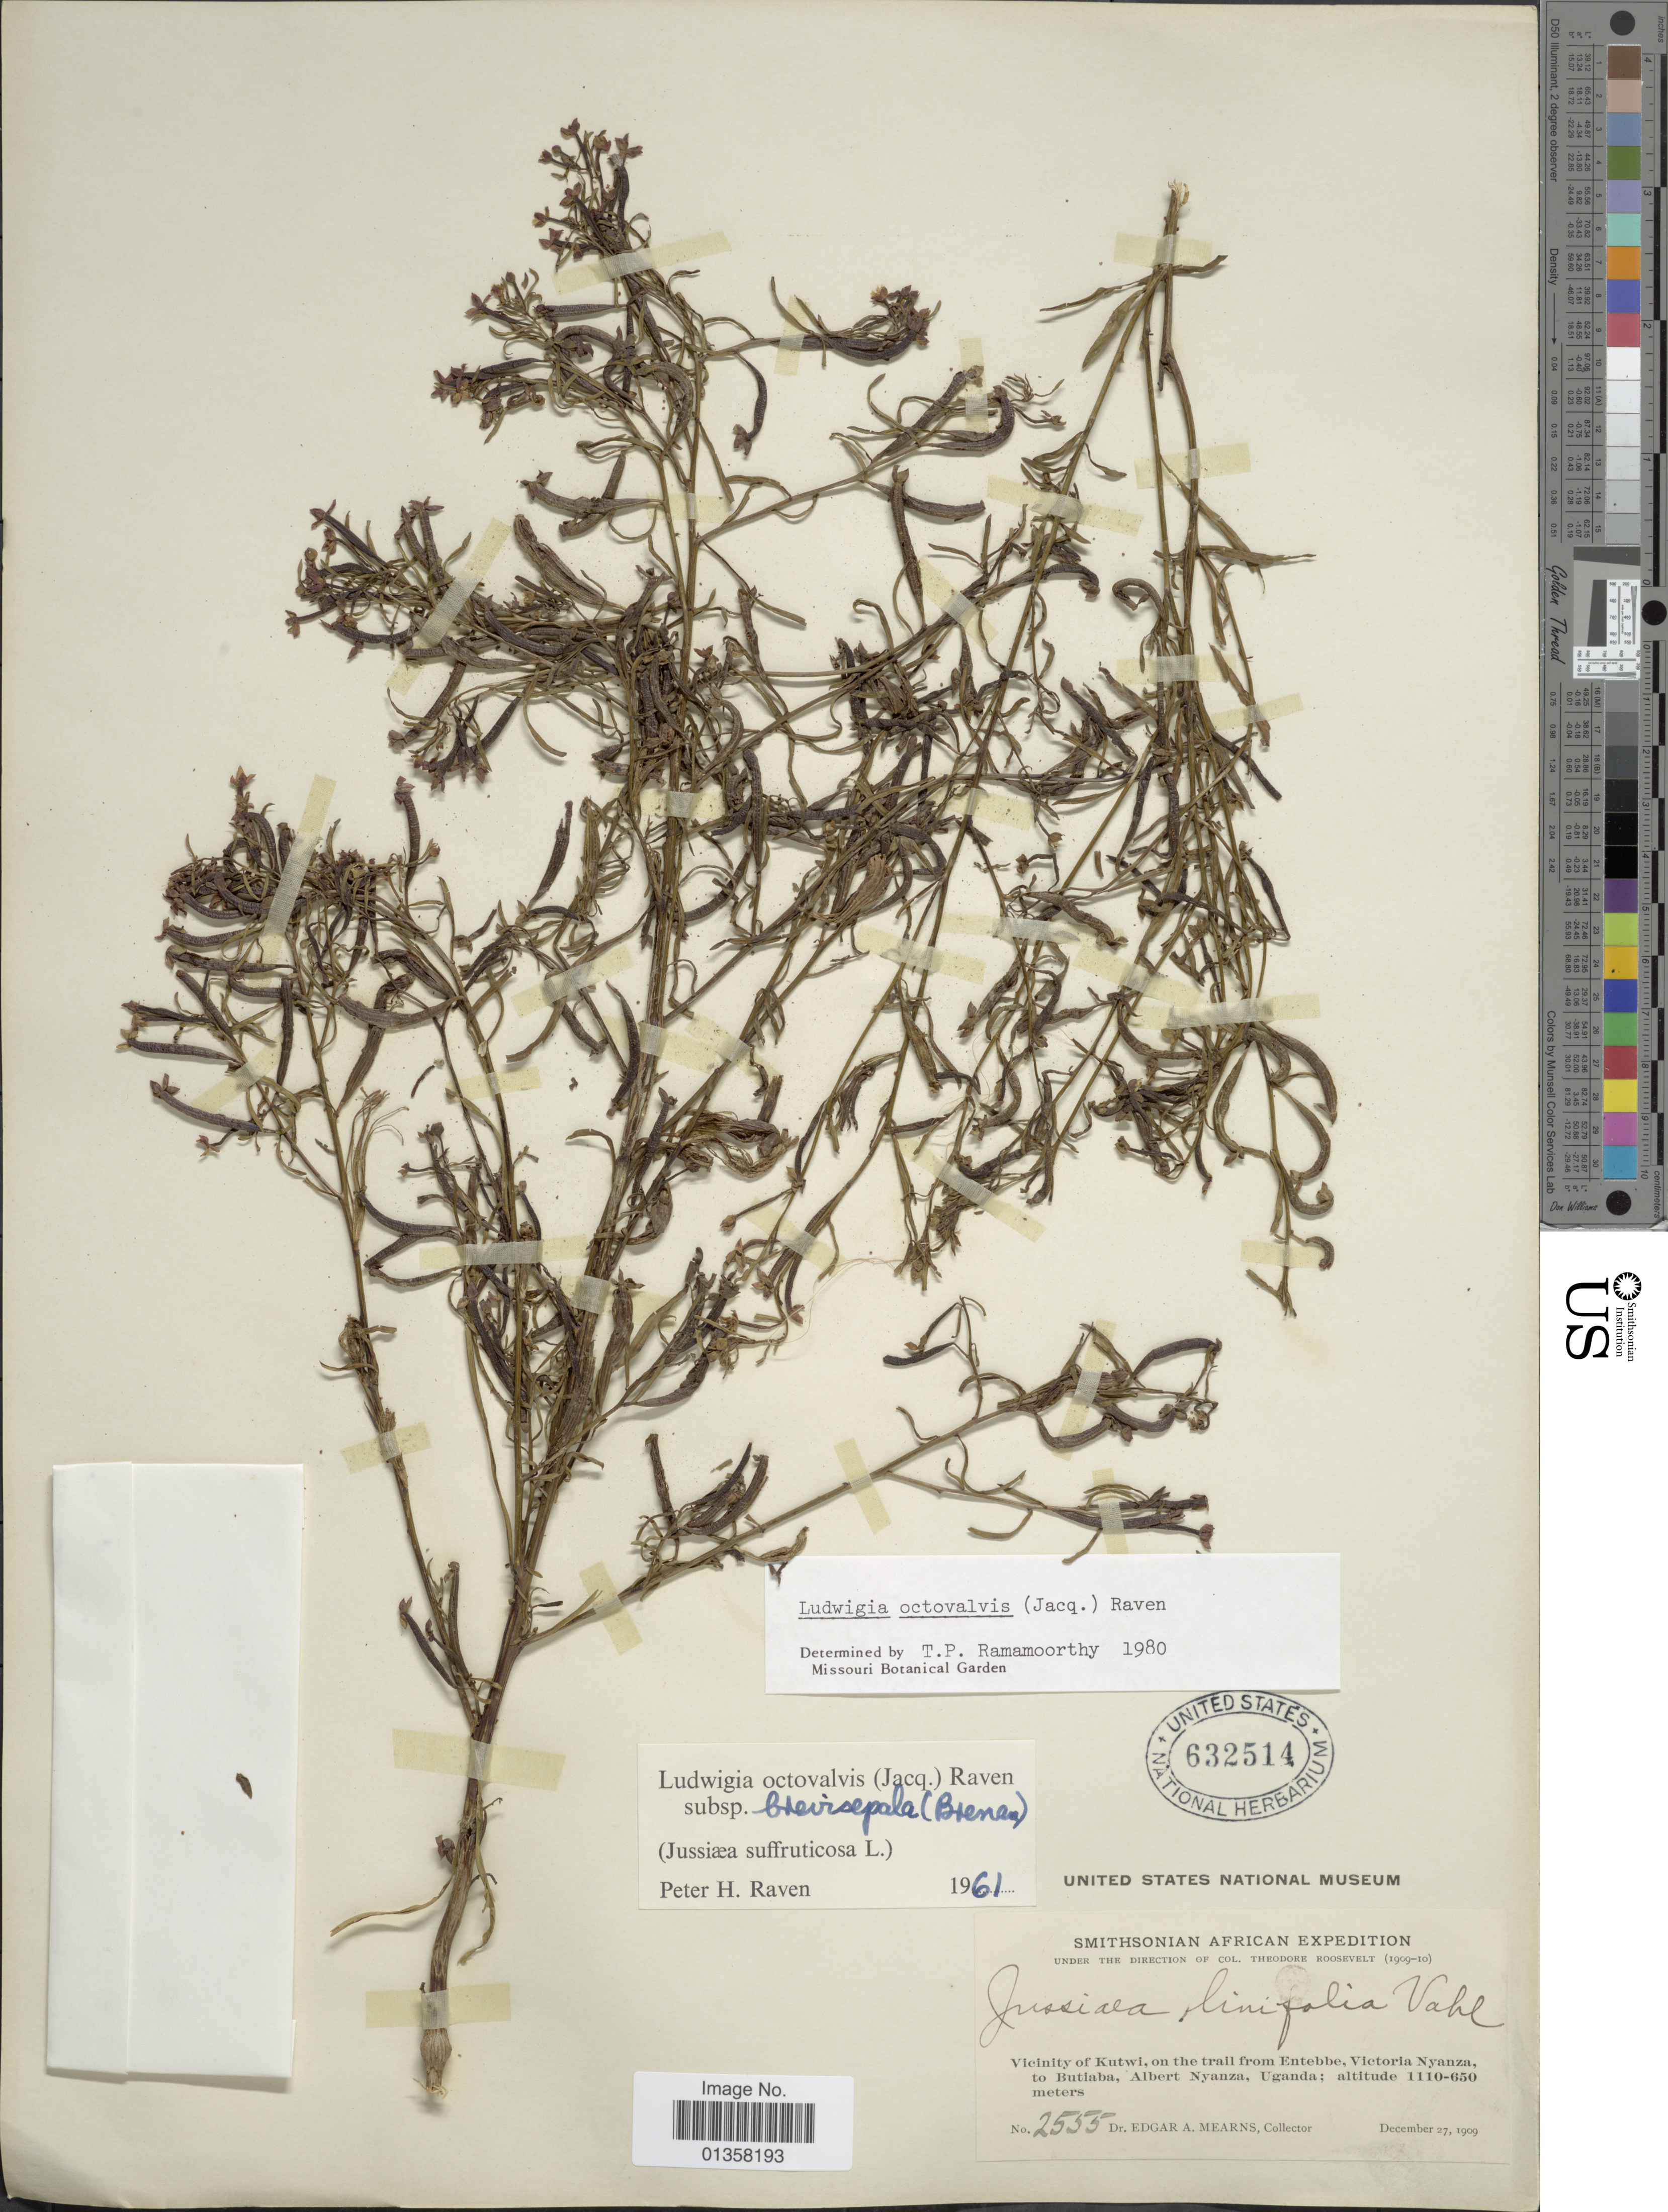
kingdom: Plantae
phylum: Tracheophyta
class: Magnoliopsida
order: Myrtales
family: Onagraceae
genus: Ludwigia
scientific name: Ludwigia octovalvis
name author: (Jacq.) P.H. Raven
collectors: E. A. Mearns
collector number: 2555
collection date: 1909-12-27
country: Uganda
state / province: Central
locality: Vicinity of Kutwi, on the trail from Entebbe, Victoria Nyanza, to Butiaba, Albert Nyanza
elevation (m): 650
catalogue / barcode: US 632514